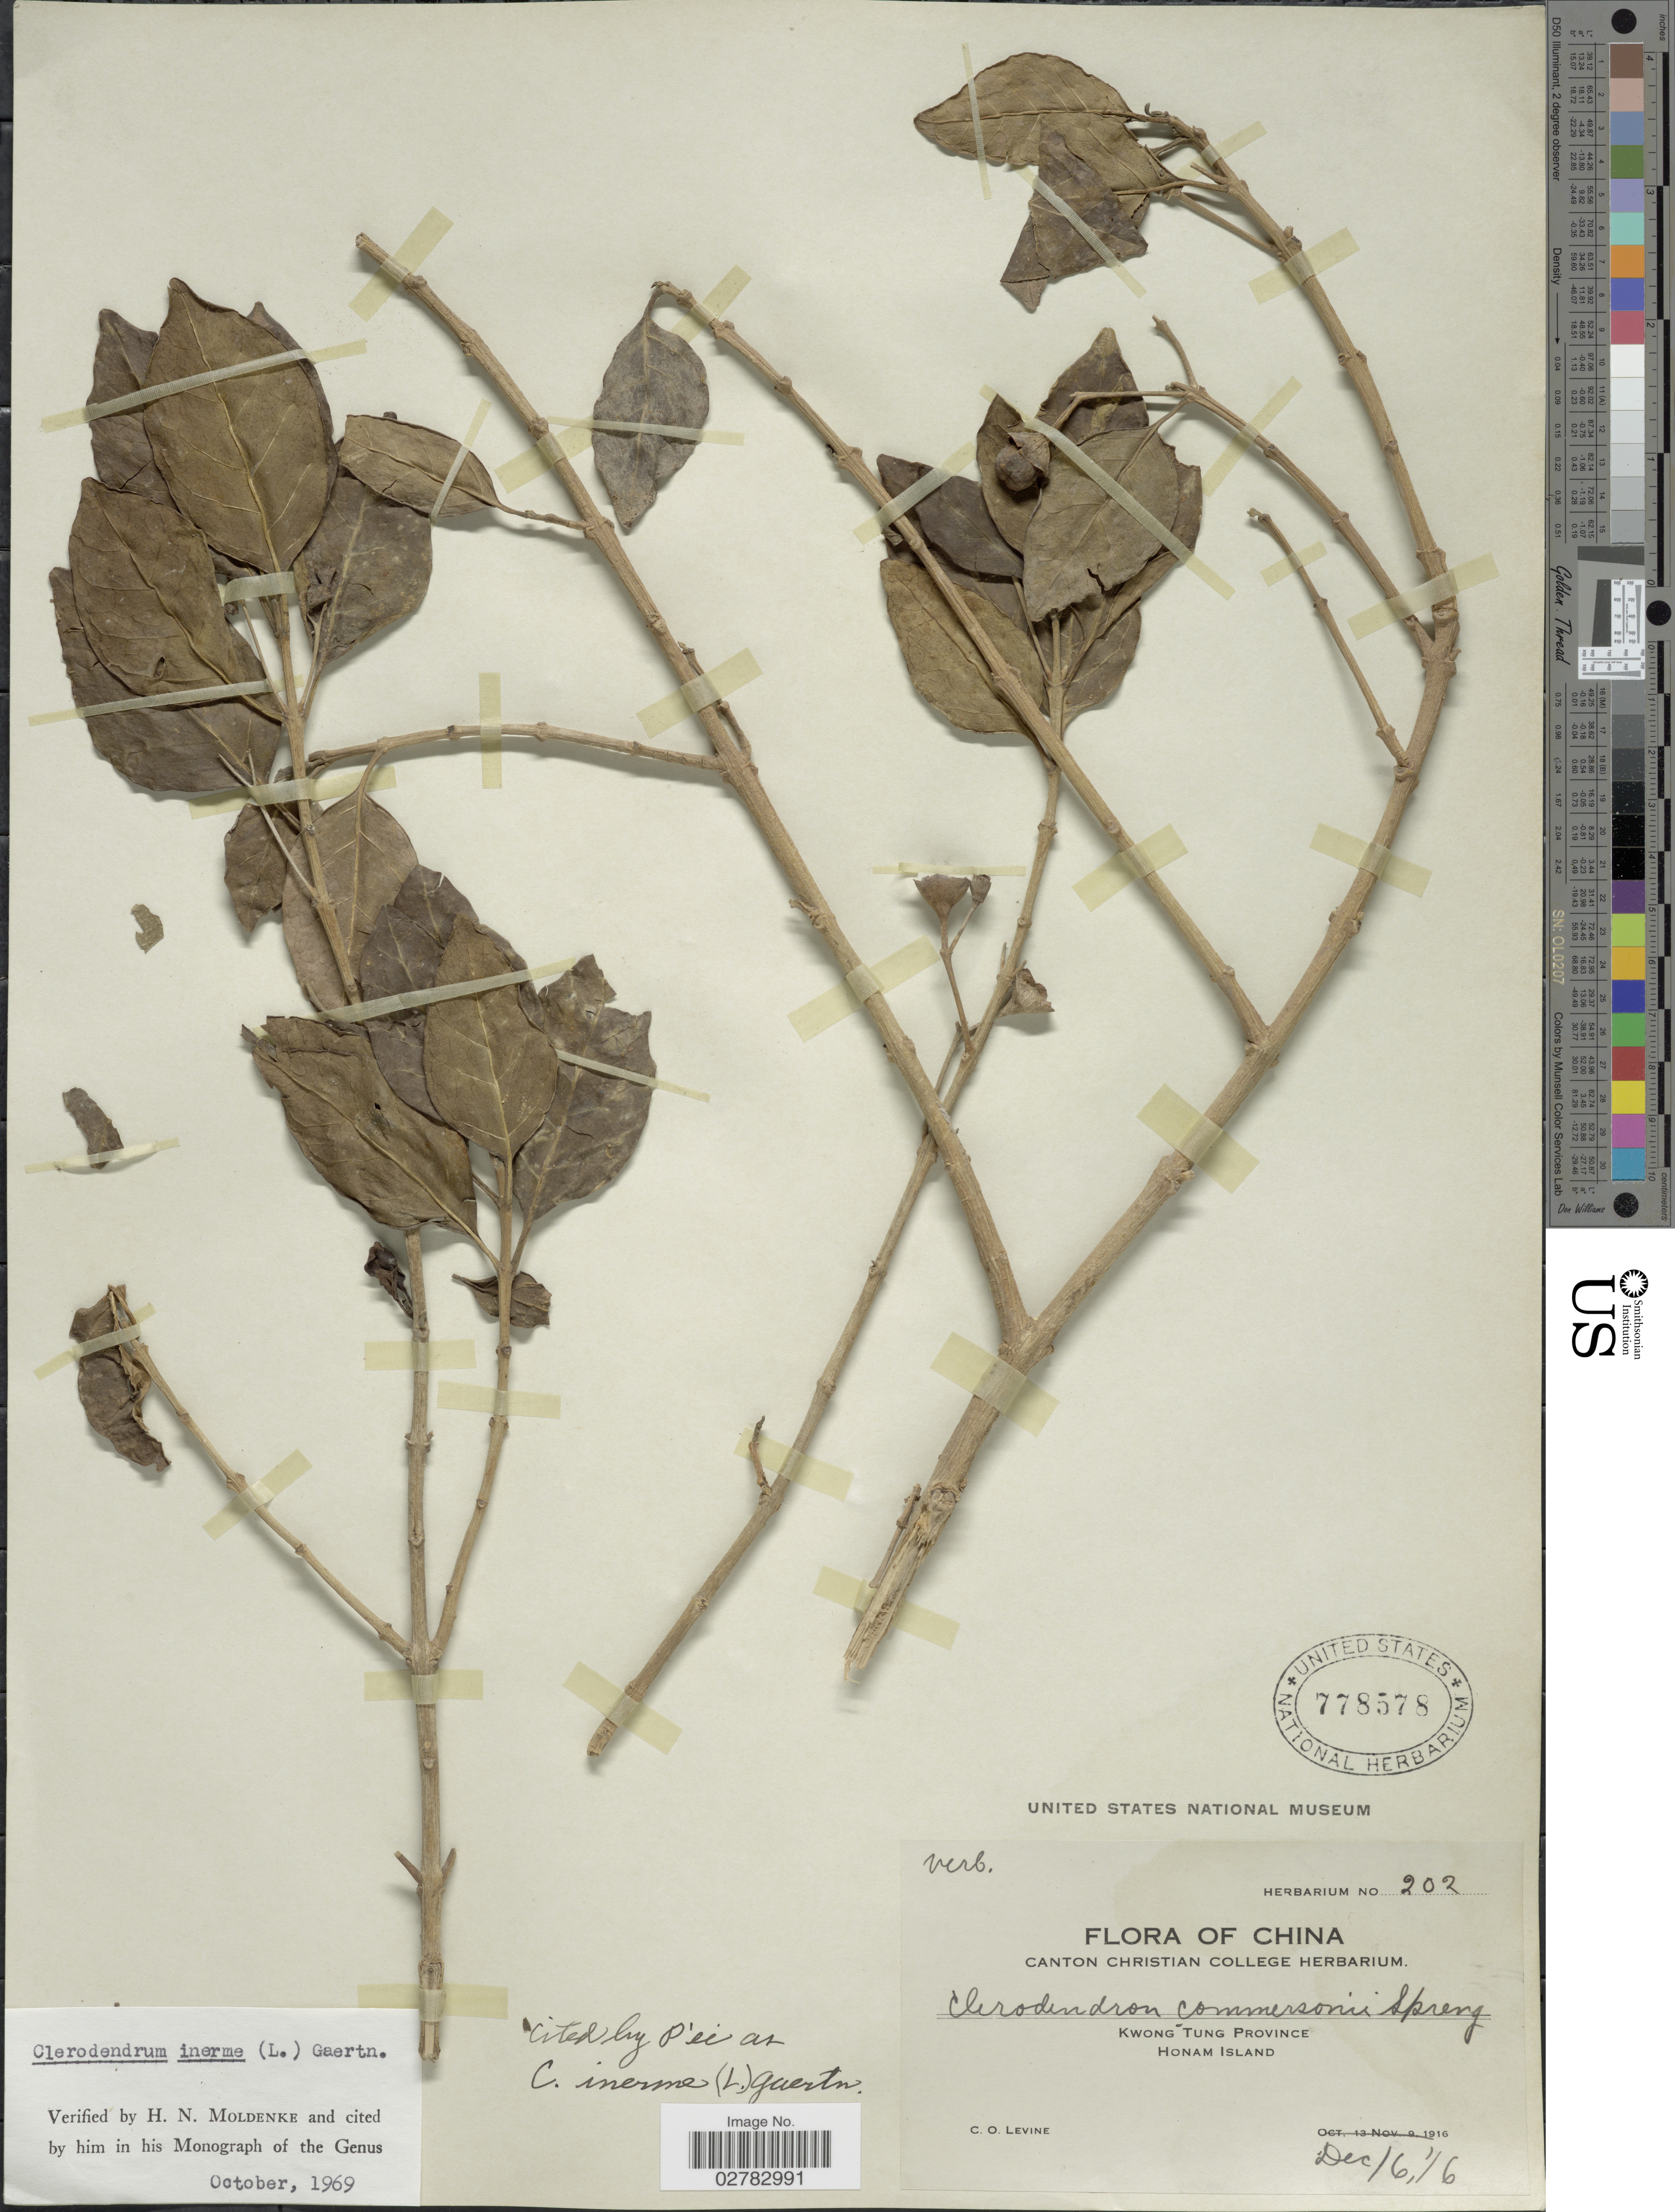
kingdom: Plantae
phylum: Tracheophyta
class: Magnoliopsida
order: Lamiales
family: Lamiaceae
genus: Clerodendrum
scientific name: Clerodendrum inerme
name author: (L.) Gaertn.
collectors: C. O. Levine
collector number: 202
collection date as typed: Transcribed d/m/y: 6/12/16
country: China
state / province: Guangdong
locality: Kwong Tung Province. Honam Island.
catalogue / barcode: US 778578